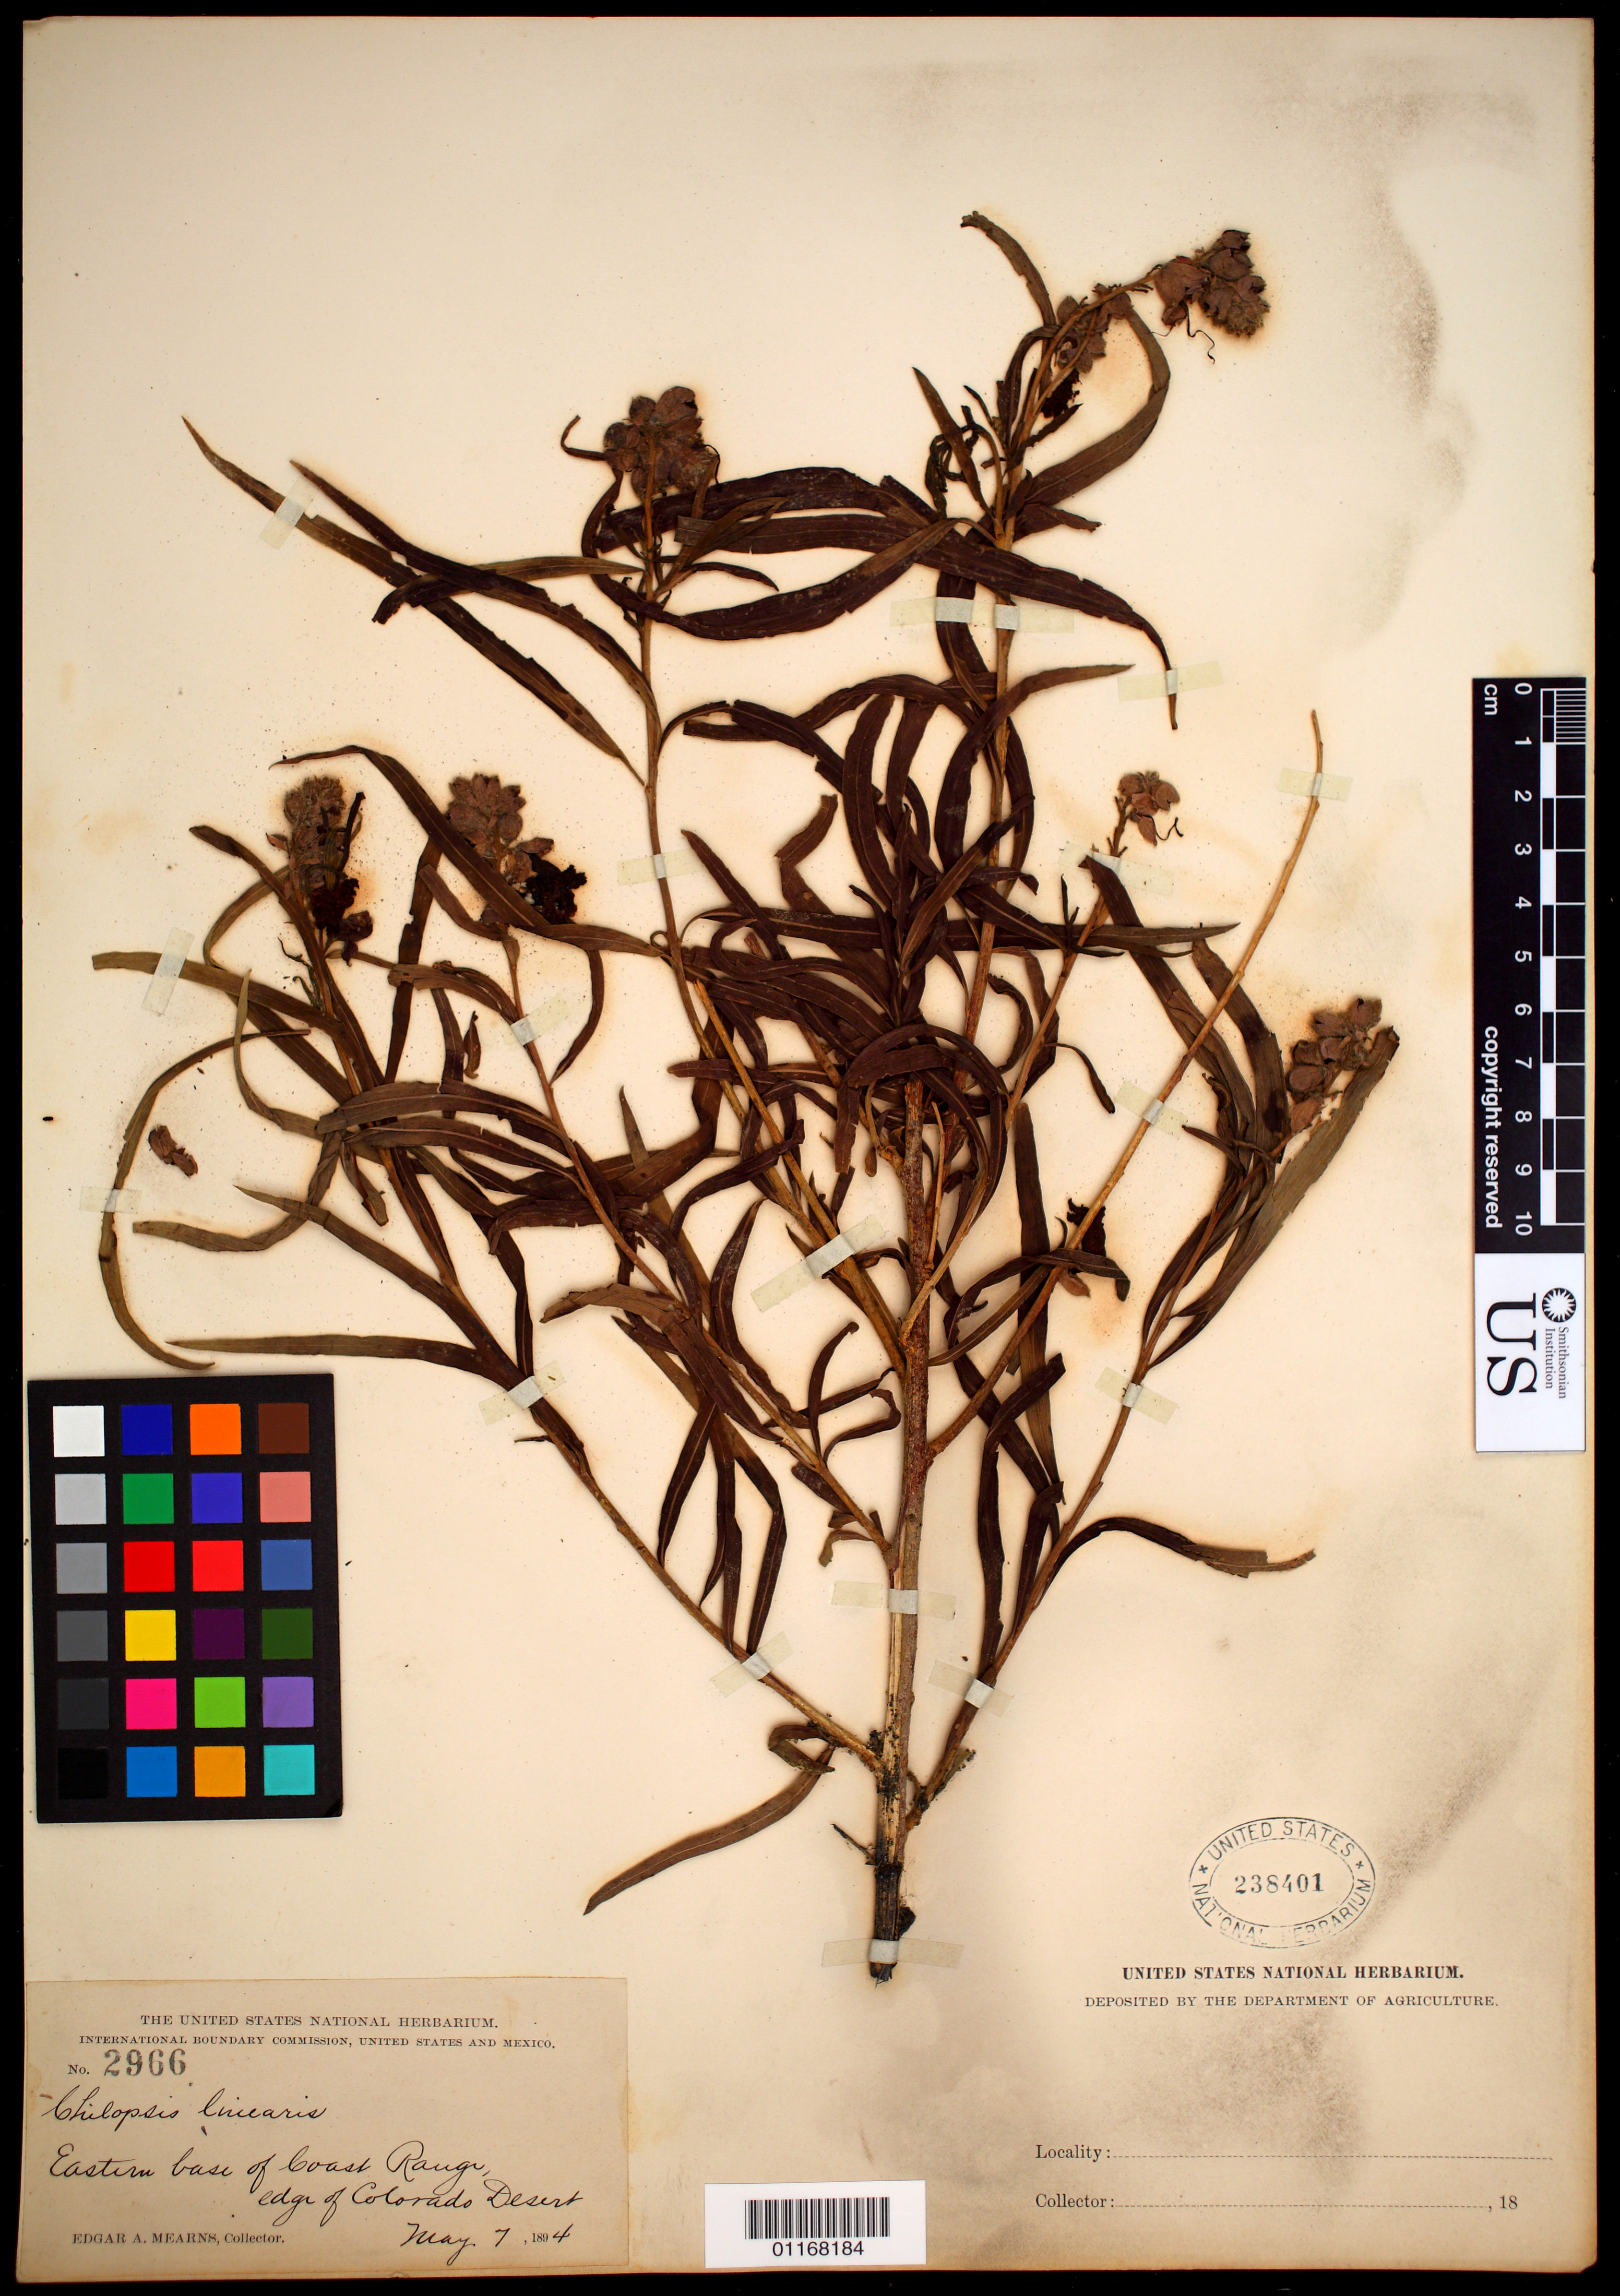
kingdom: Plantae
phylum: Tracheophyta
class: Magnoliopsida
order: Lamiales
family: Bignoniaceae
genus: Chilopsis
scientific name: Chilopsis linearis subsp. arcuata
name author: (Fosberg) Henrickson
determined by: Strong, Mark T., (BOT), Smithsonian Institution - National Museum of Natural History (UNITED STATES)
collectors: E. A. Mearns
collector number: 2966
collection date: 1894-05-07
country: United States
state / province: California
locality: Eastern base of coast Range, edge of Colorado Desert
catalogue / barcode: US 238401